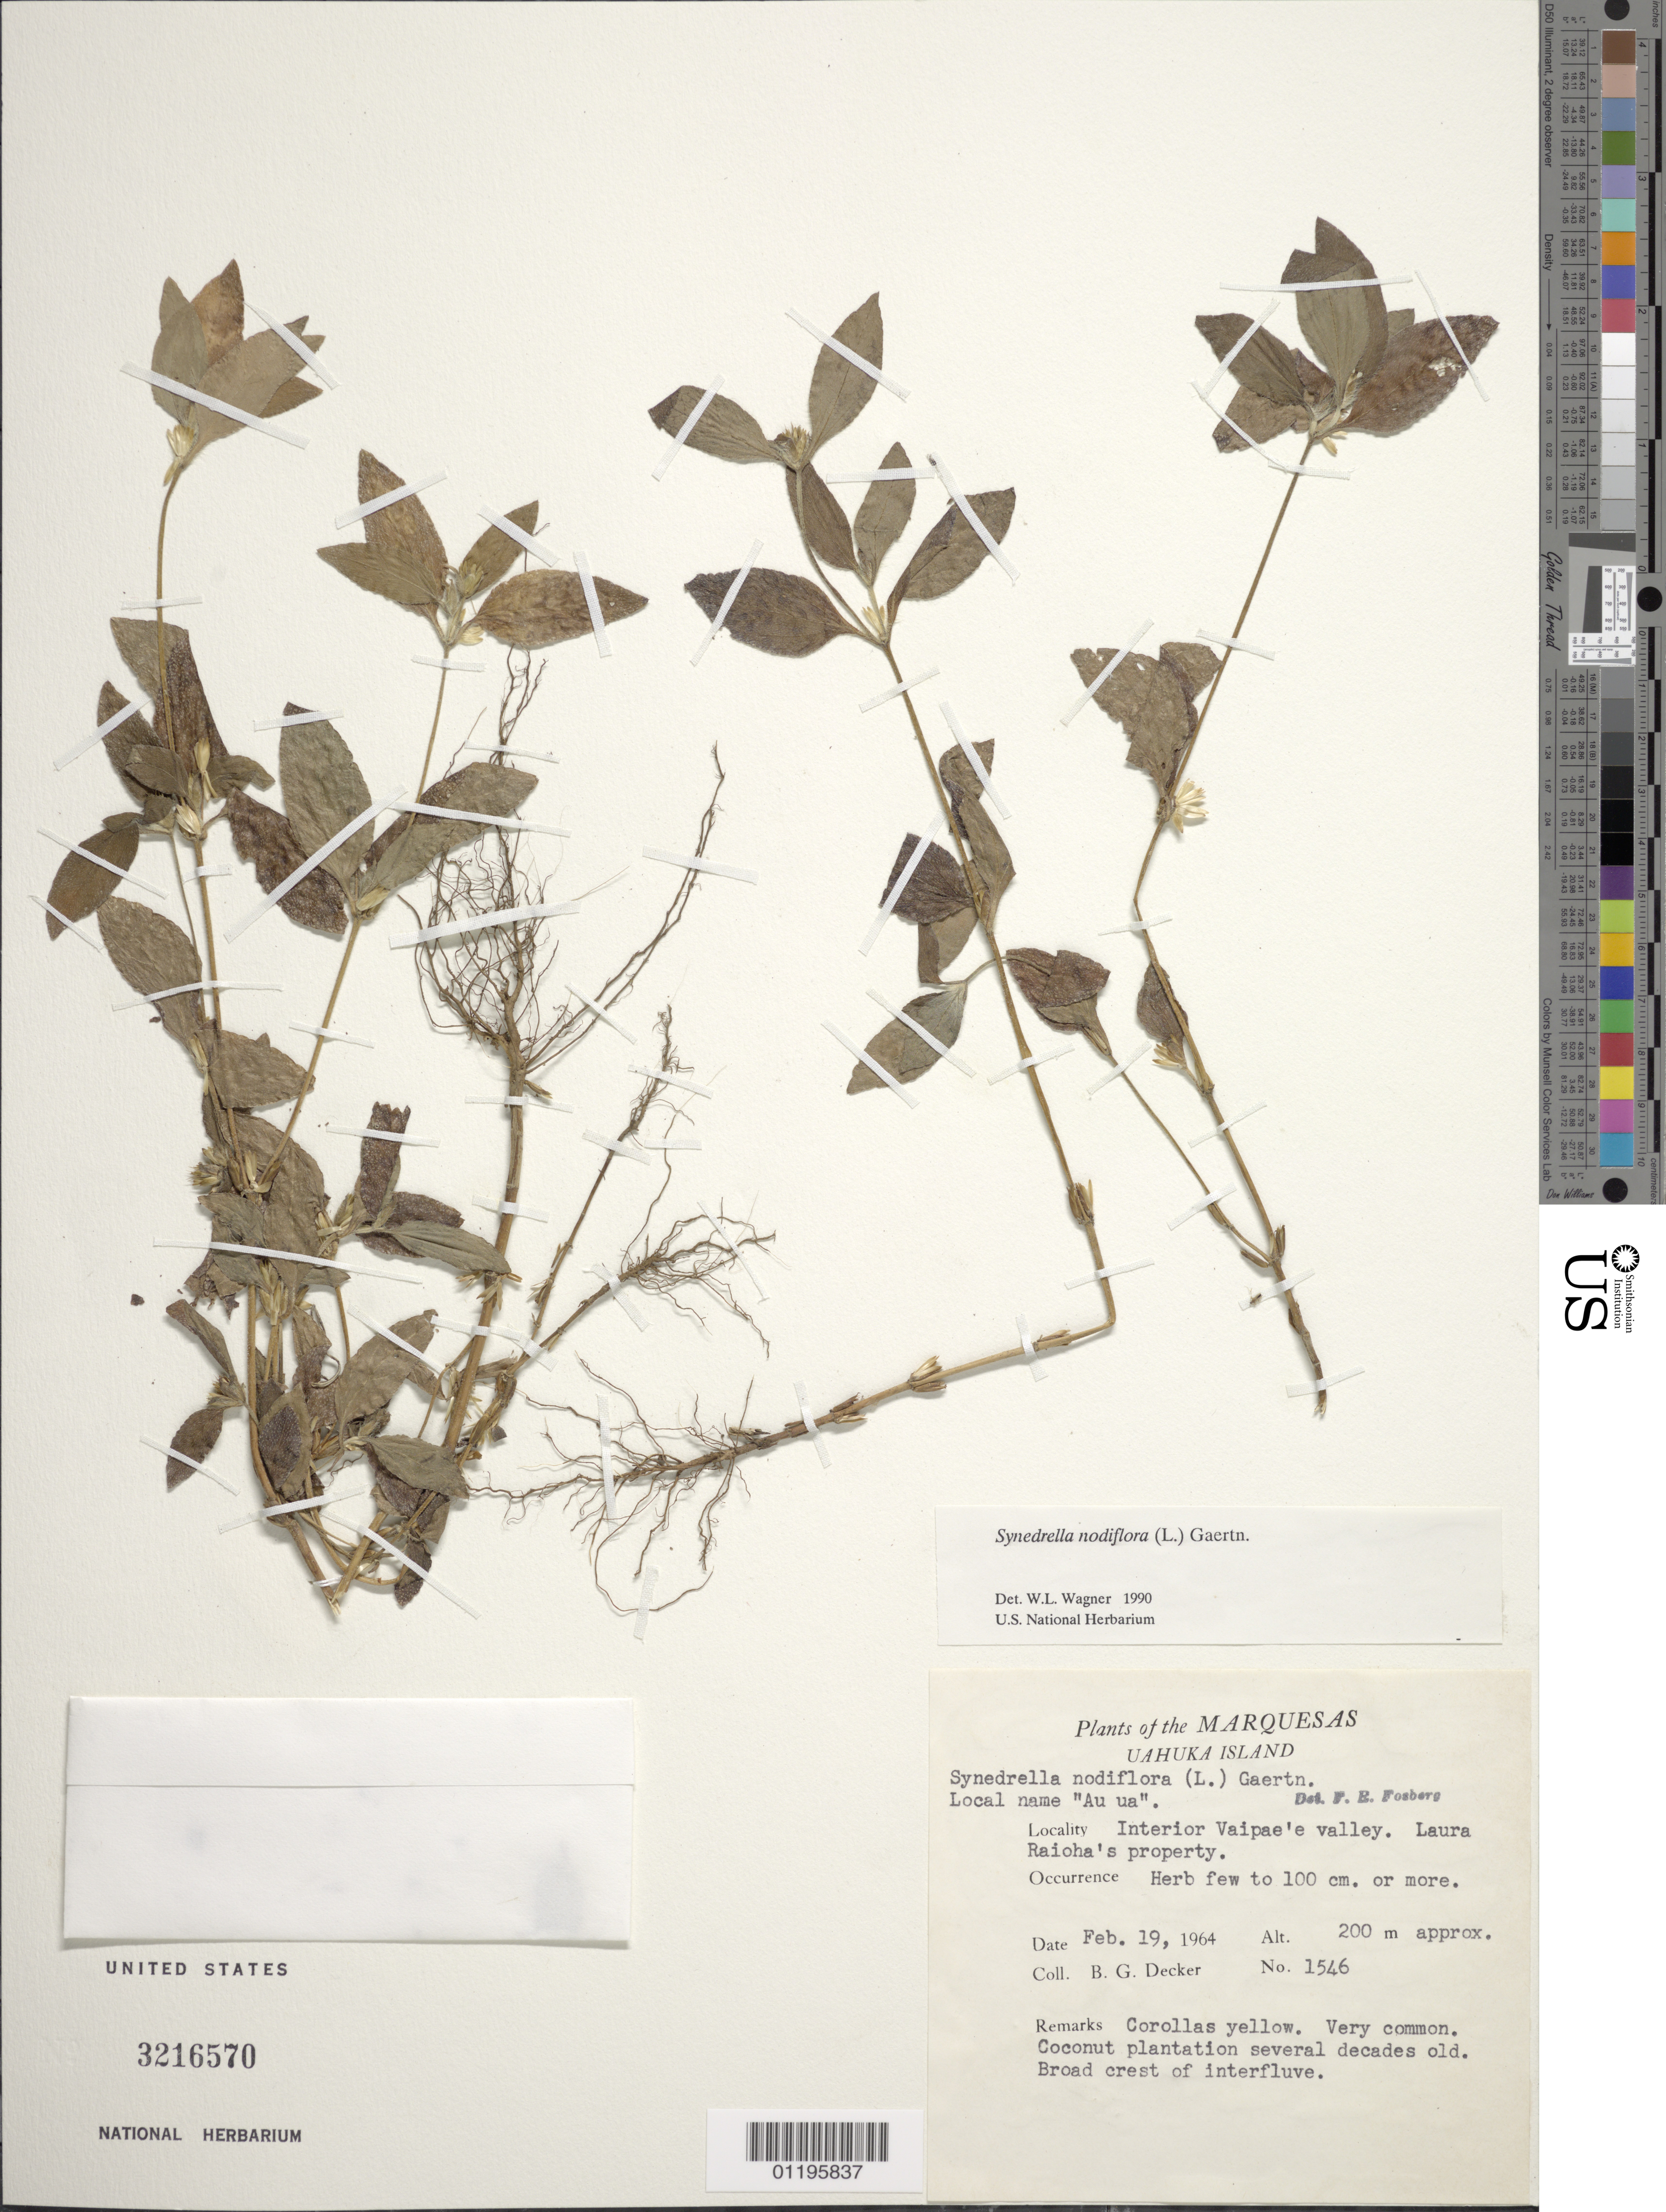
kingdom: Plantae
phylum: Tracheophyta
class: Magnoliopsida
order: Asterales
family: Asteraceae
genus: Synedrella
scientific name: Synedrella nodiflora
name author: (L.) Gaertn.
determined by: Wagner, W. L., (BOT), Smithsonian Institution - National Museum of Natural History (UNITED STATES)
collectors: B. G. Decker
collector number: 1546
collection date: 1964-02-19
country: French Polynesia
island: Ua Huka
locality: interior Vaipae'e Valley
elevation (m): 200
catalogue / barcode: US 3216570